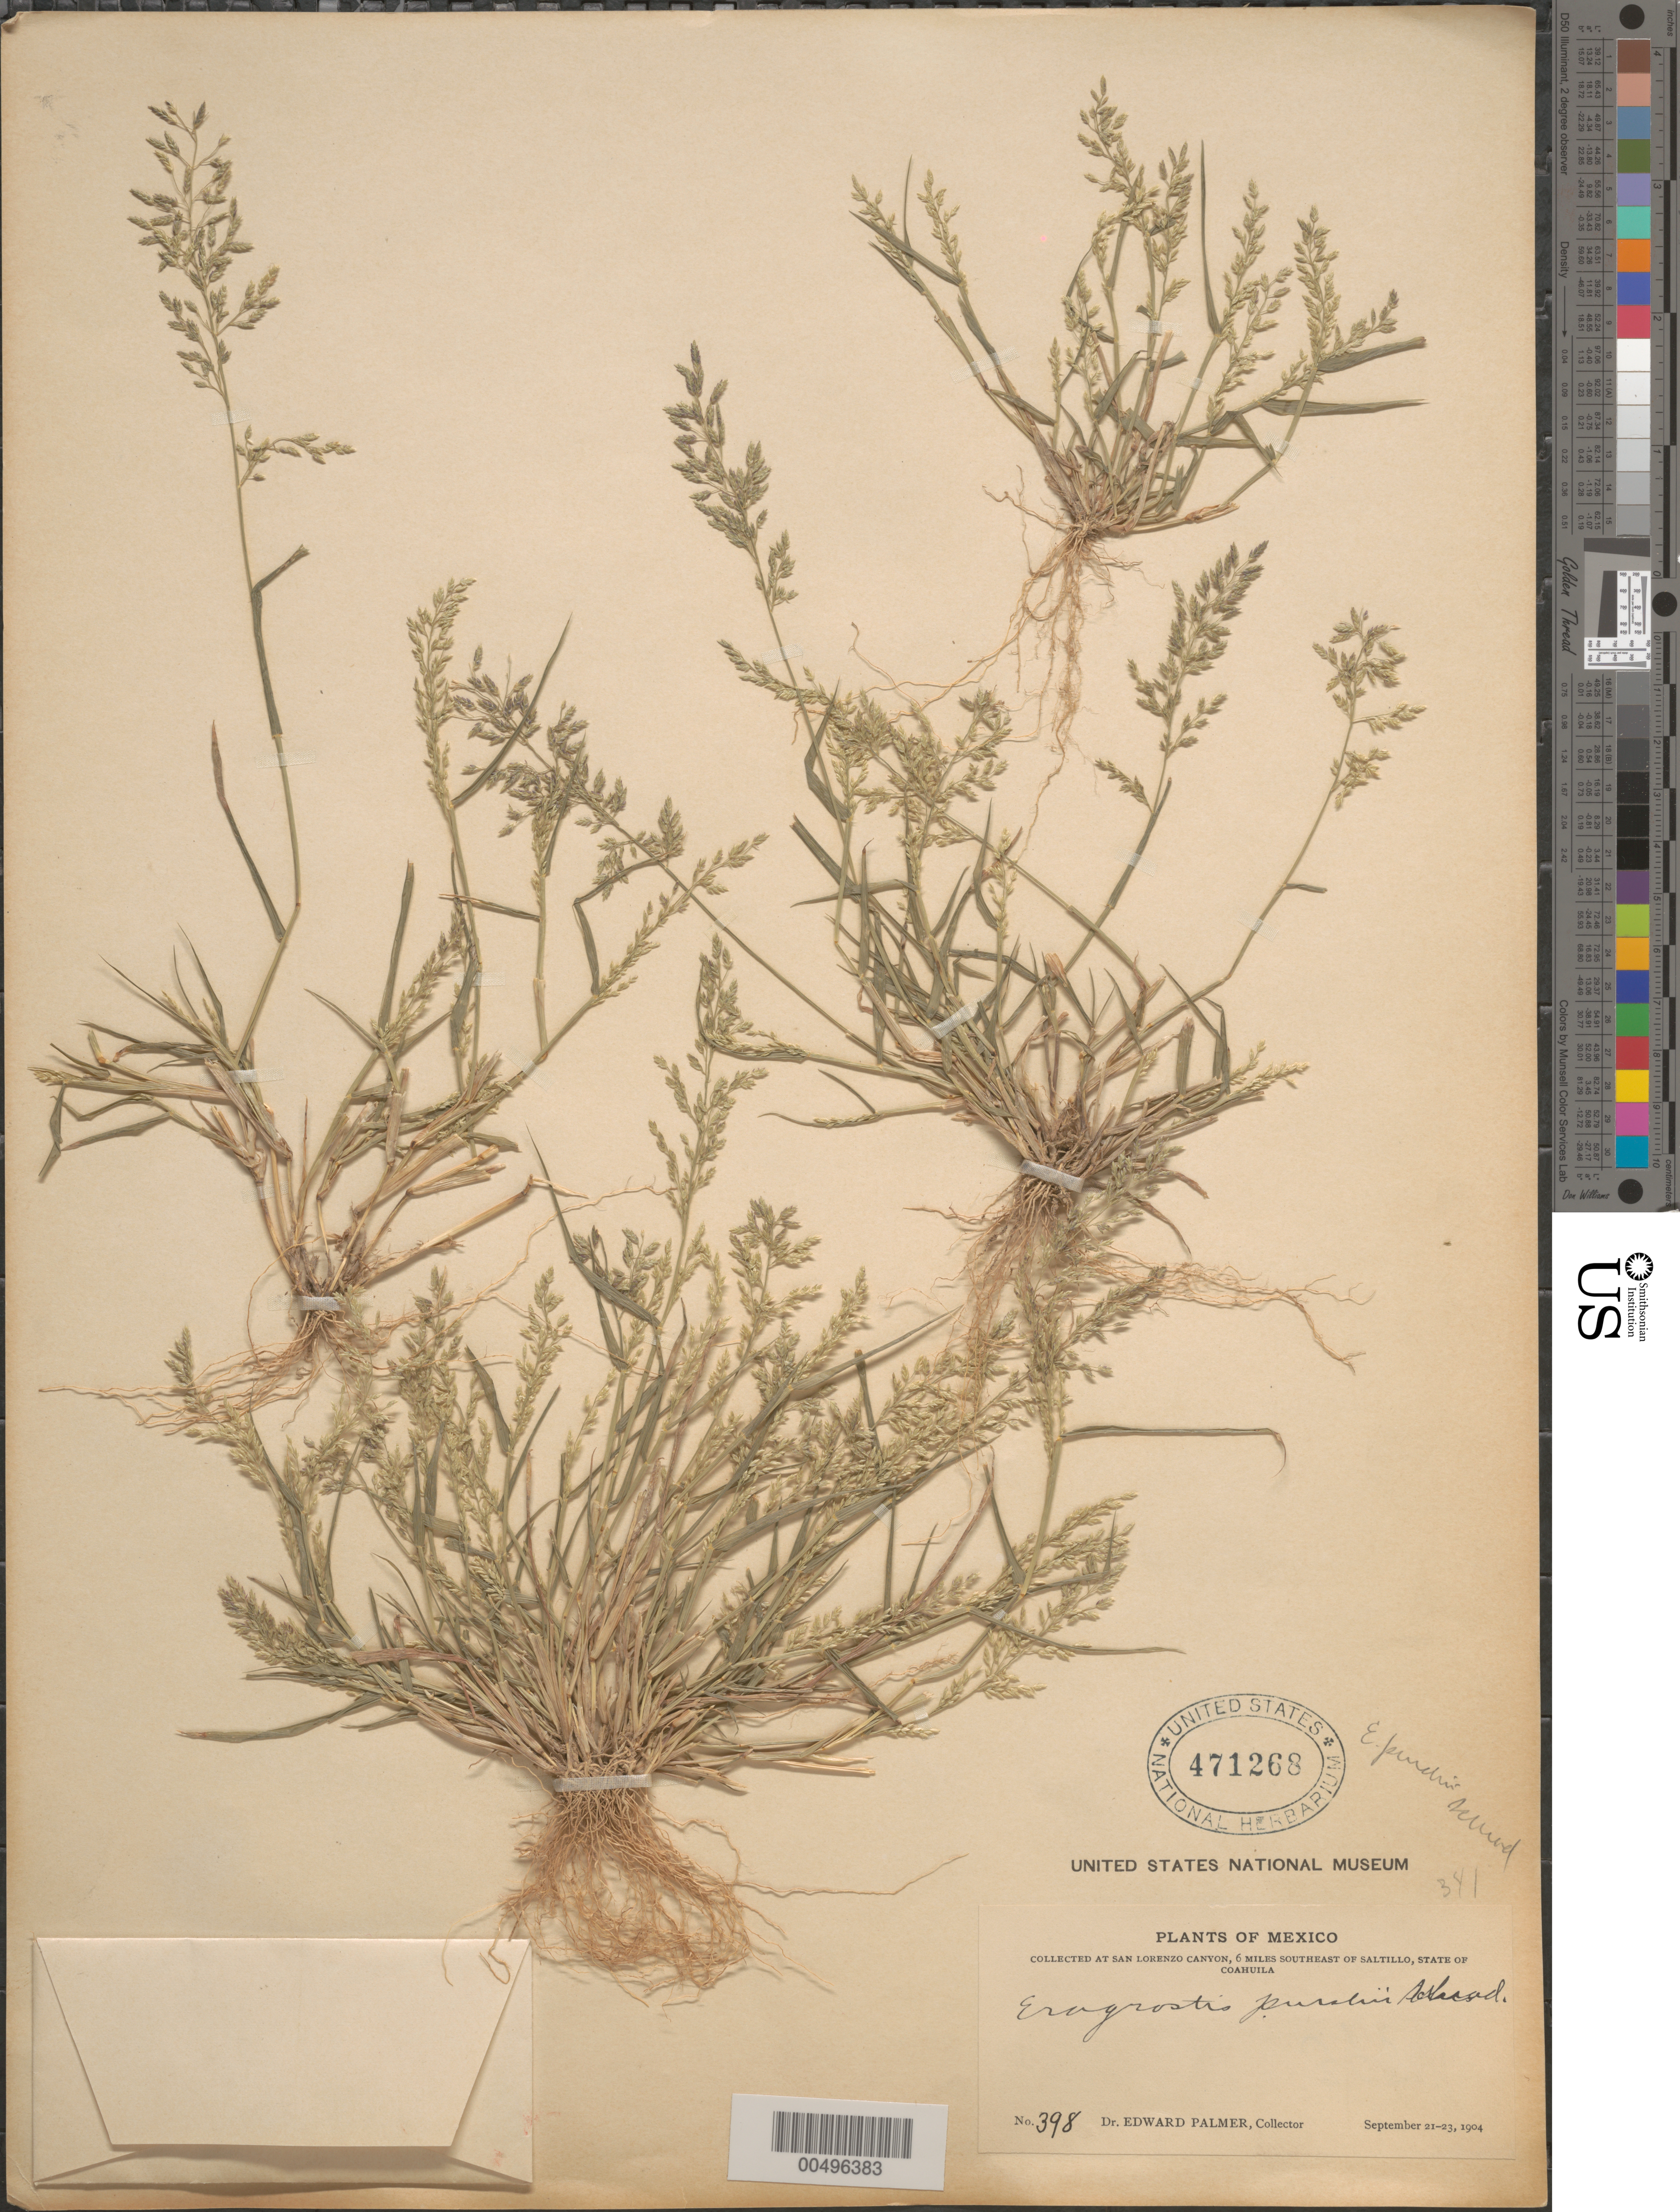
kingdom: Plantae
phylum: Tracheophyta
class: Liliopsida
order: Poales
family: Poaceae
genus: Eragrostis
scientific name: Eragrostis pectinacea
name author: (Michx.) Nees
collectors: E. Palmer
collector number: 398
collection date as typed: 21 Sep 1904 to 23 Sep 1904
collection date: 1904-09-21/1904-09-23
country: Mexico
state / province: Coahuila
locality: San Lorenzo Canyon, 6 mi SE of Saltillo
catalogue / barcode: US 471268